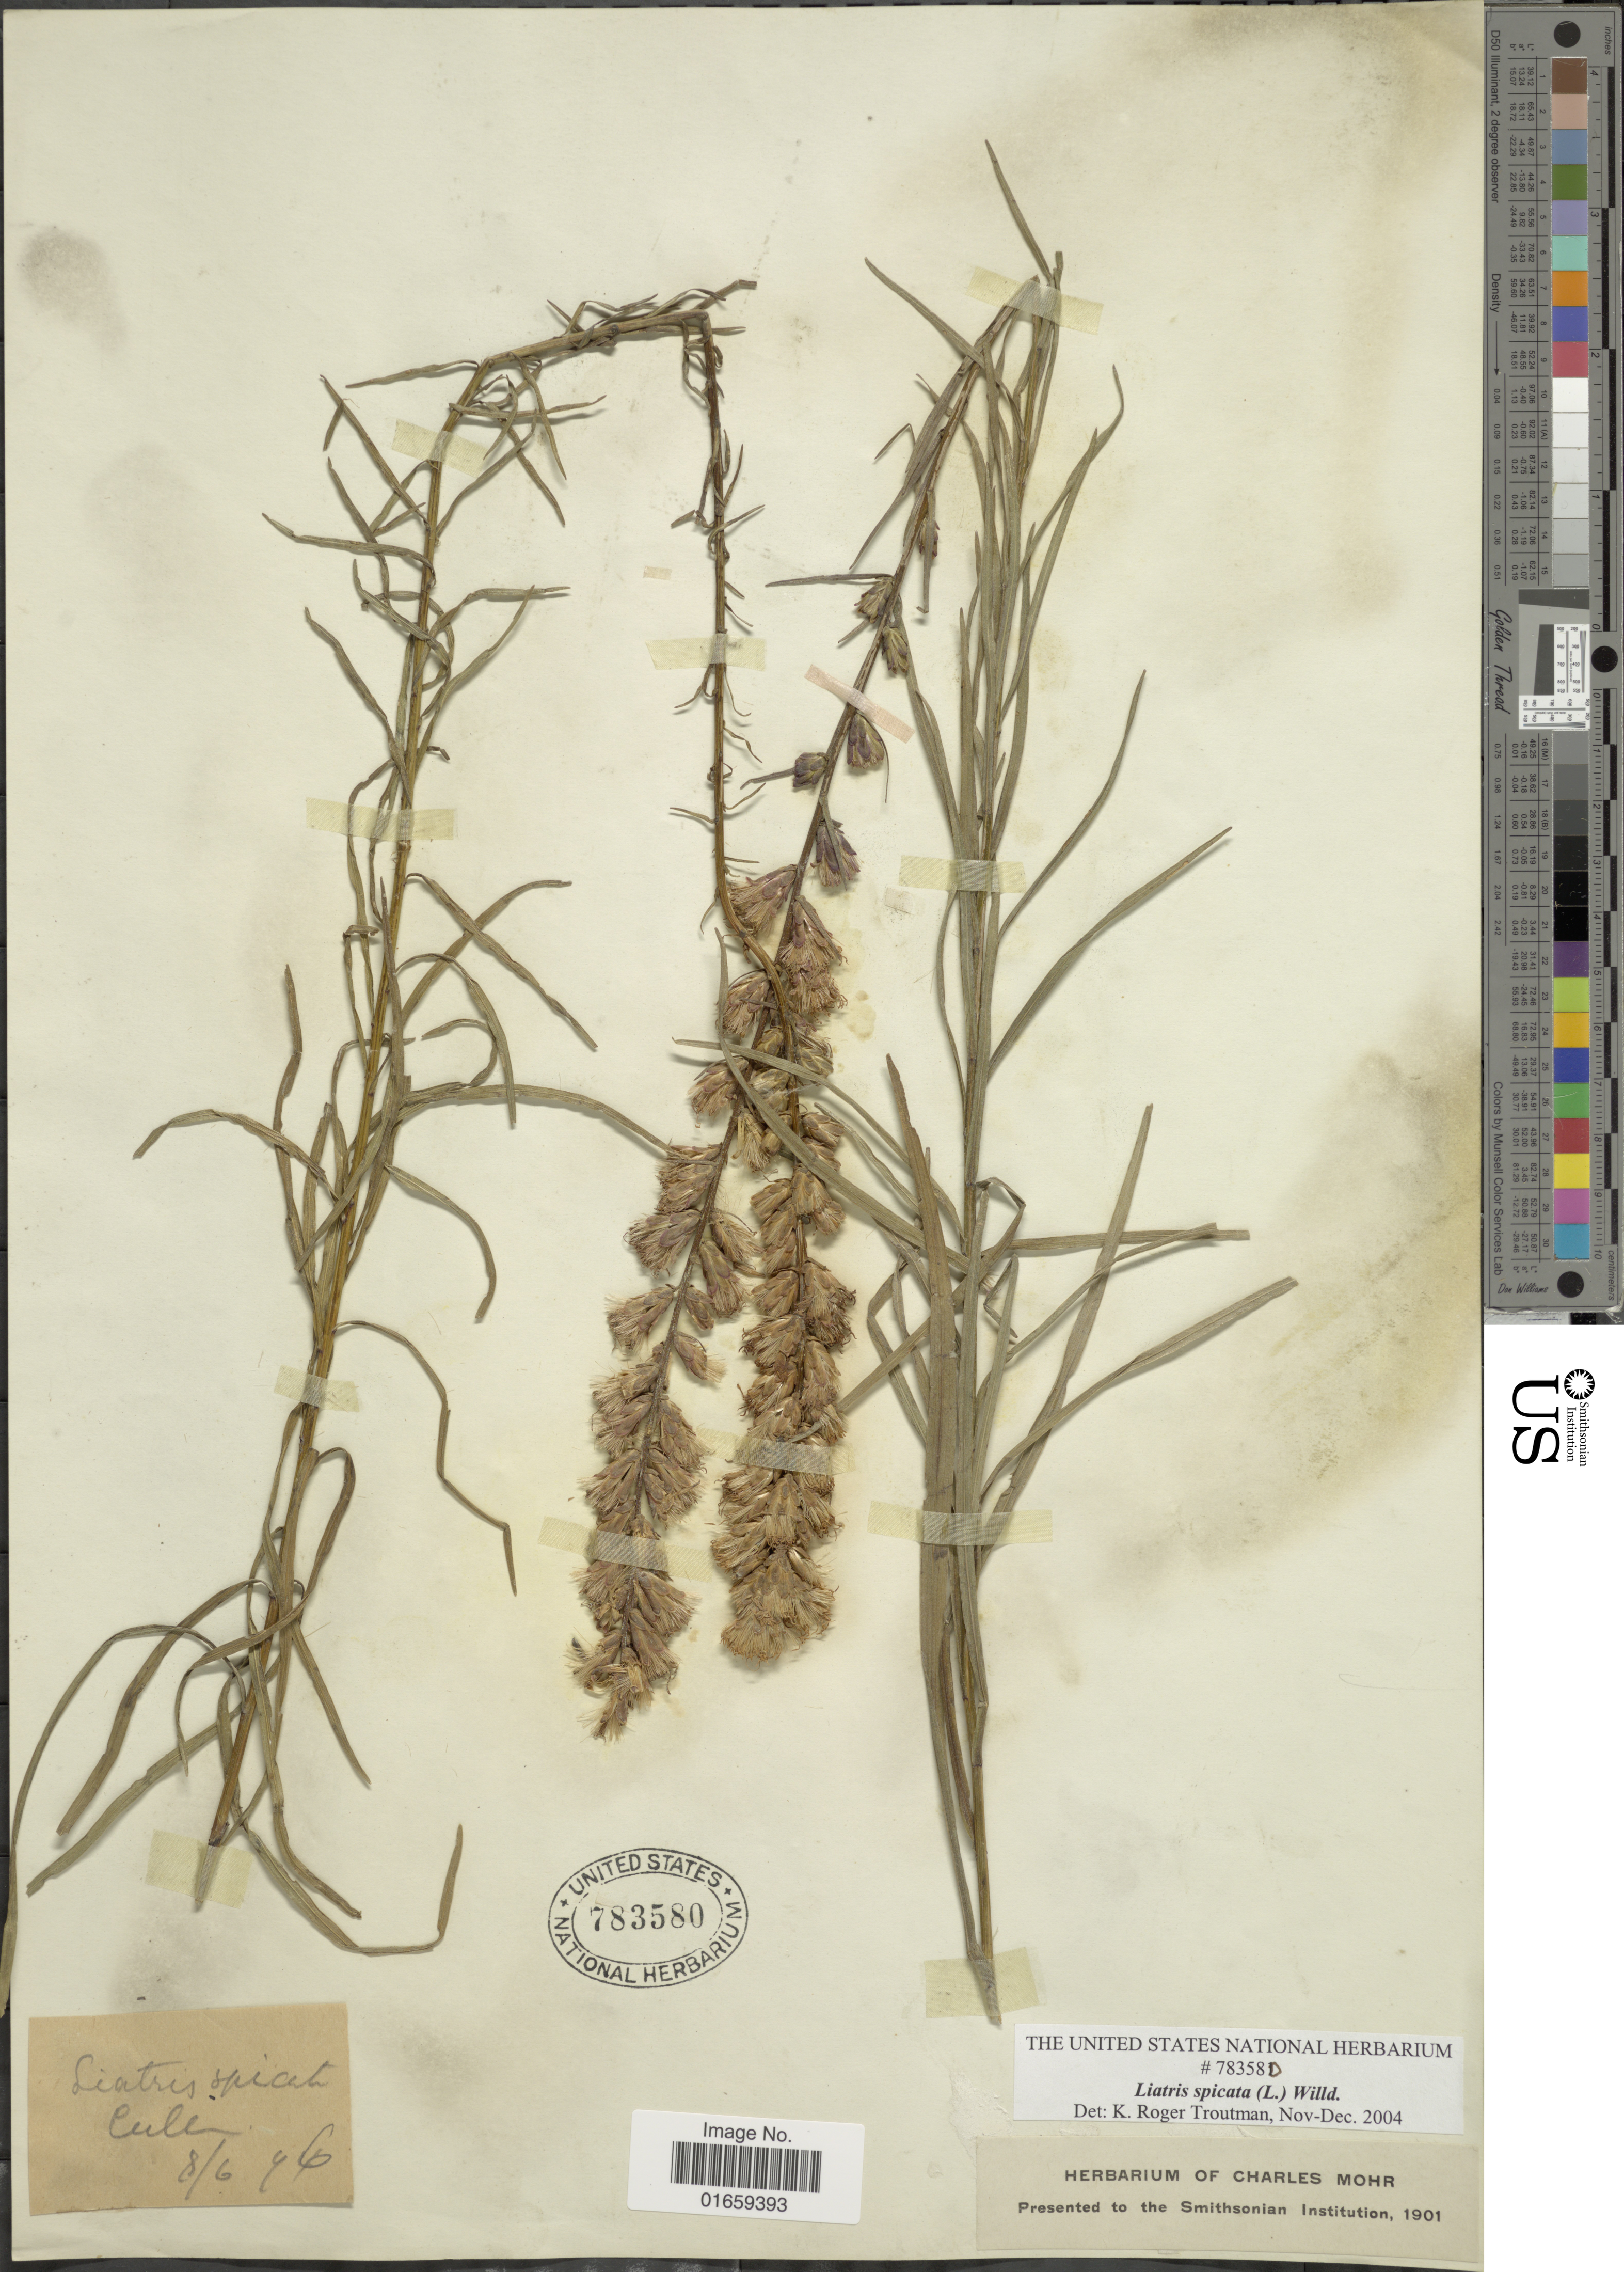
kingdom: Plantae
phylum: Tracheophyta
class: Magnoliopsida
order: Asterales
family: Asteraceae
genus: Liatris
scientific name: Liatris spicata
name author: (L.) Willd.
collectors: ex herb. Charles Mohr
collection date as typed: Transcribed d/m/y: 6/8/96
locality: Cule [unsure placement]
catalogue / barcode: US 783580